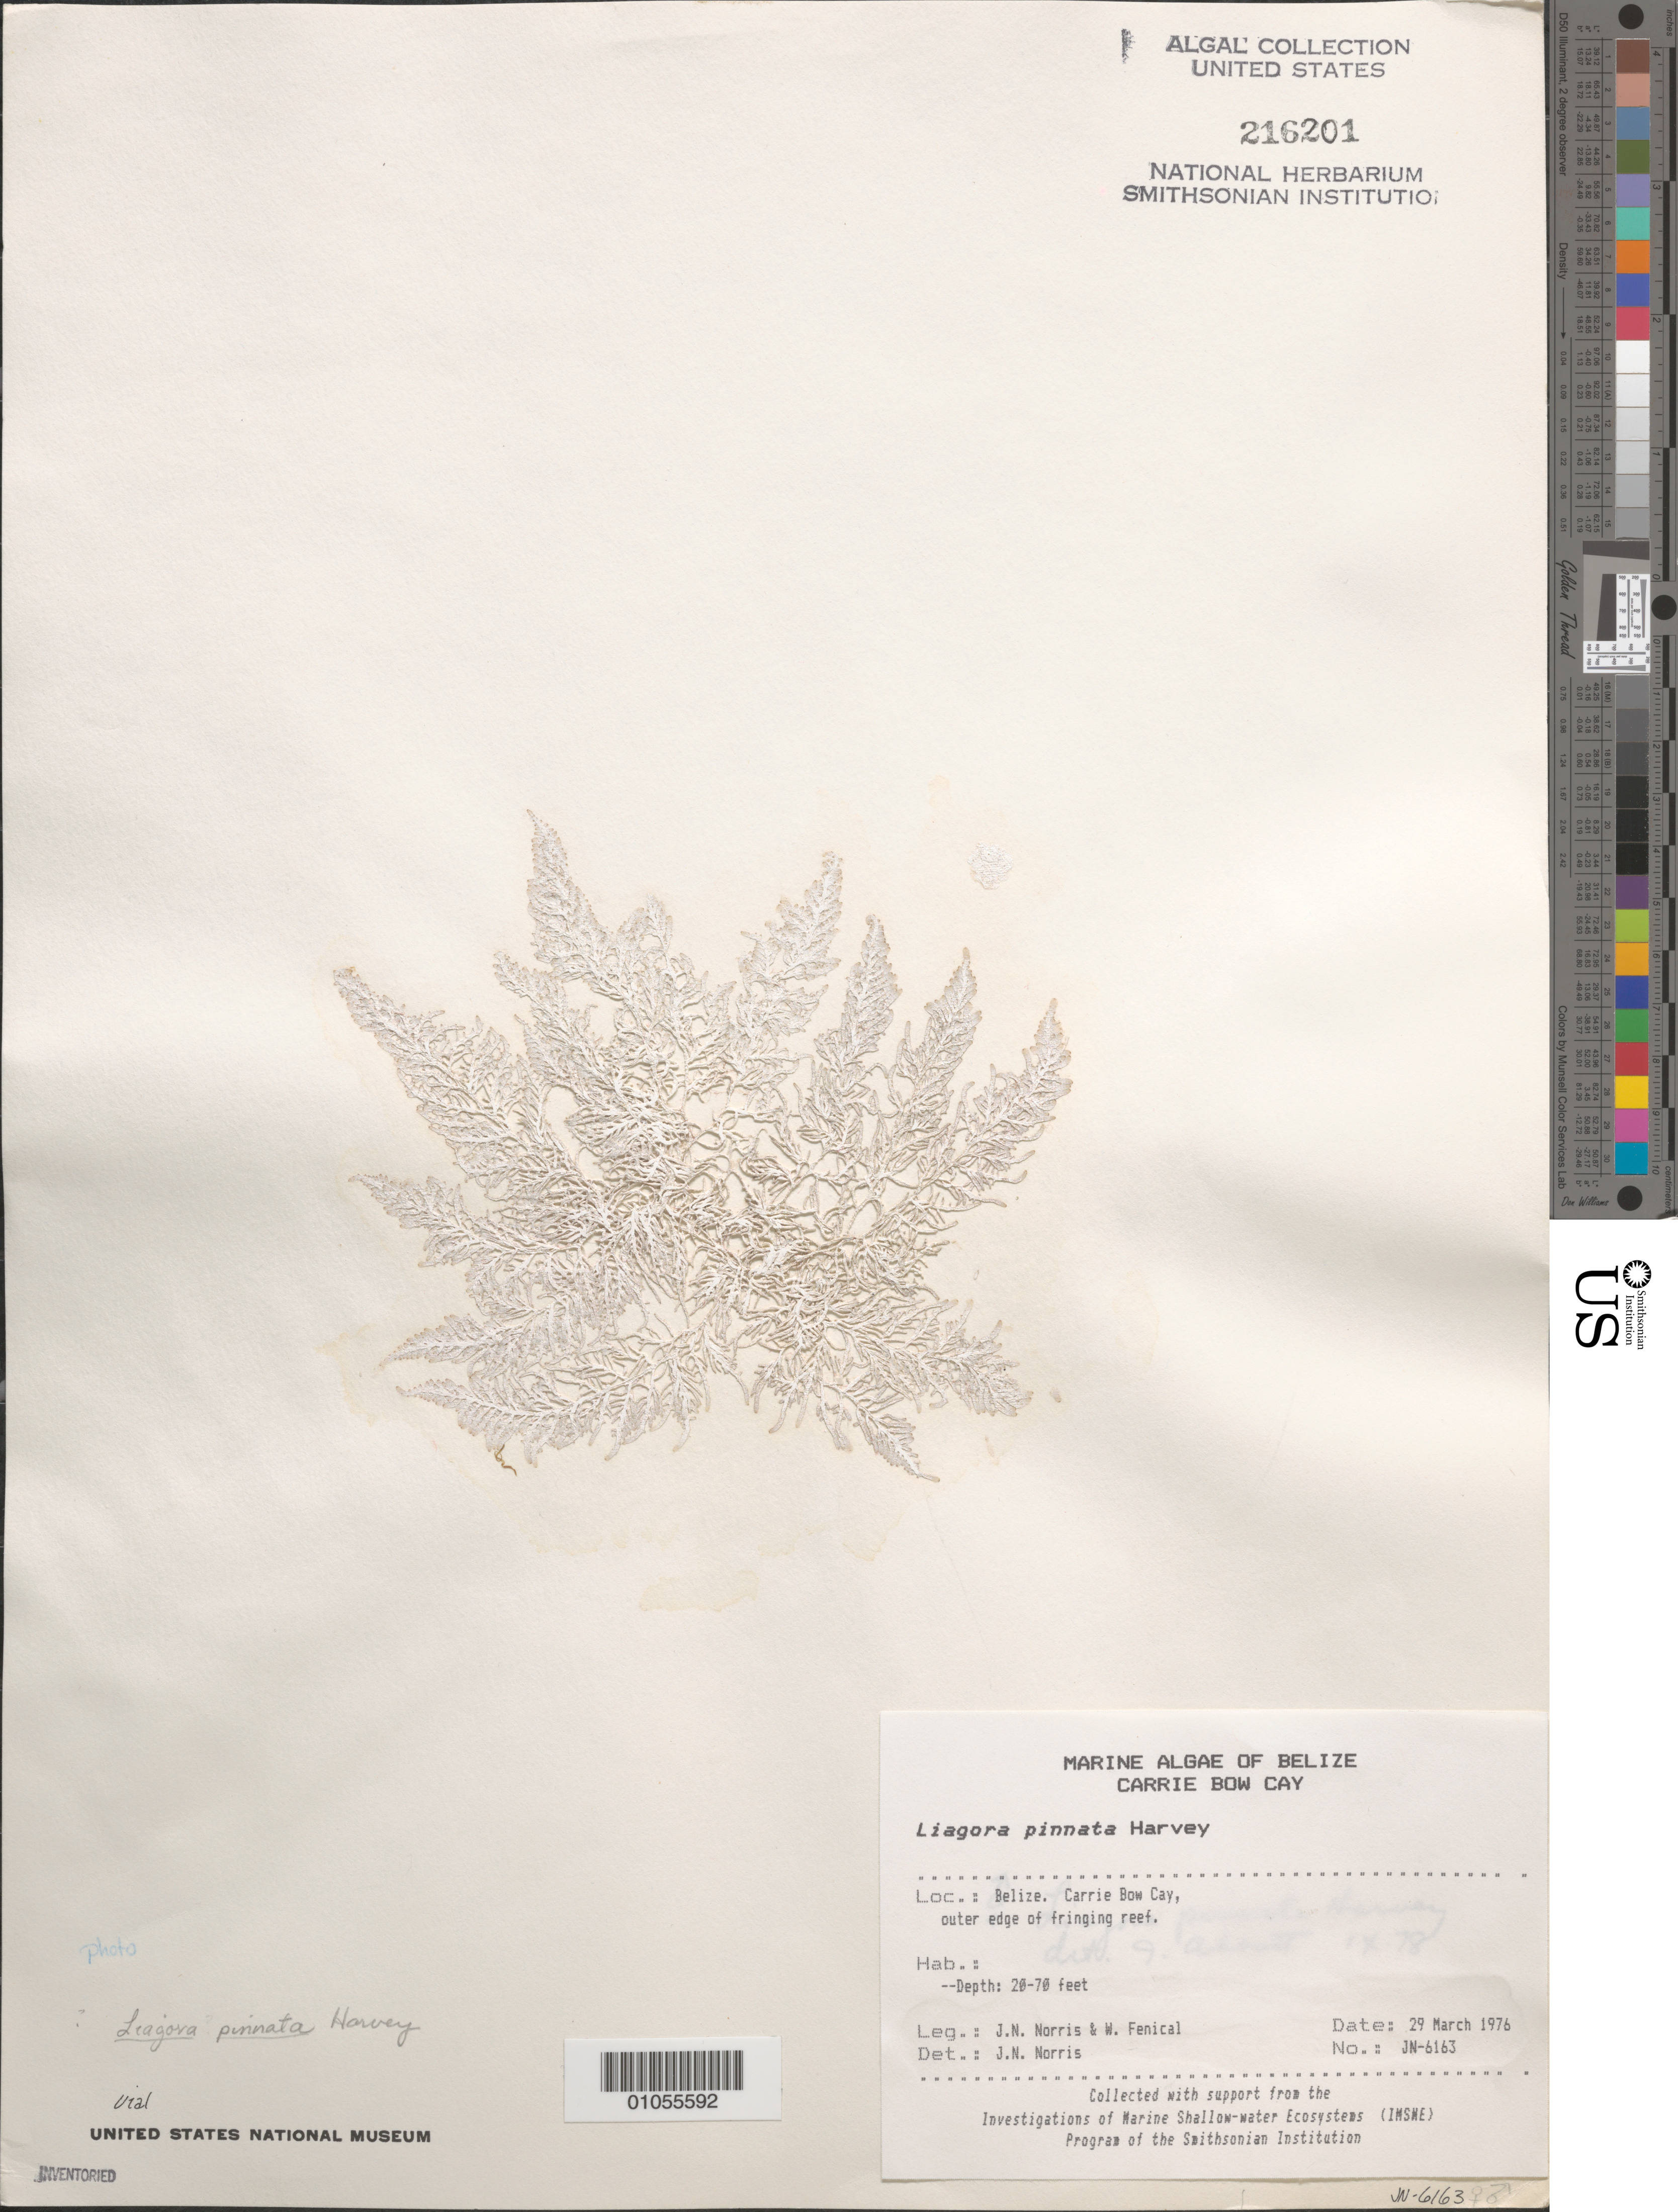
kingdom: Plantae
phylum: Rhodophyta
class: Florideophyceae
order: Nemaliales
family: Liagoraceae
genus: Liagora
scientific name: Liagora pinnata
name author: Harv.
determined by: Norris, James N.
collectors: J. N. Norris & W. Fenical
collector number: JN-6163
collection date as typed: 29 Mar 1976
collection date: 1976-03-29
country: Belize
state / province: Stann Creek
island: Carrie Bow Cay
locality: Outer edge of fringing reef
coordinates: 16 48'N, 88 05'W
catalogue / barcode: US 216201